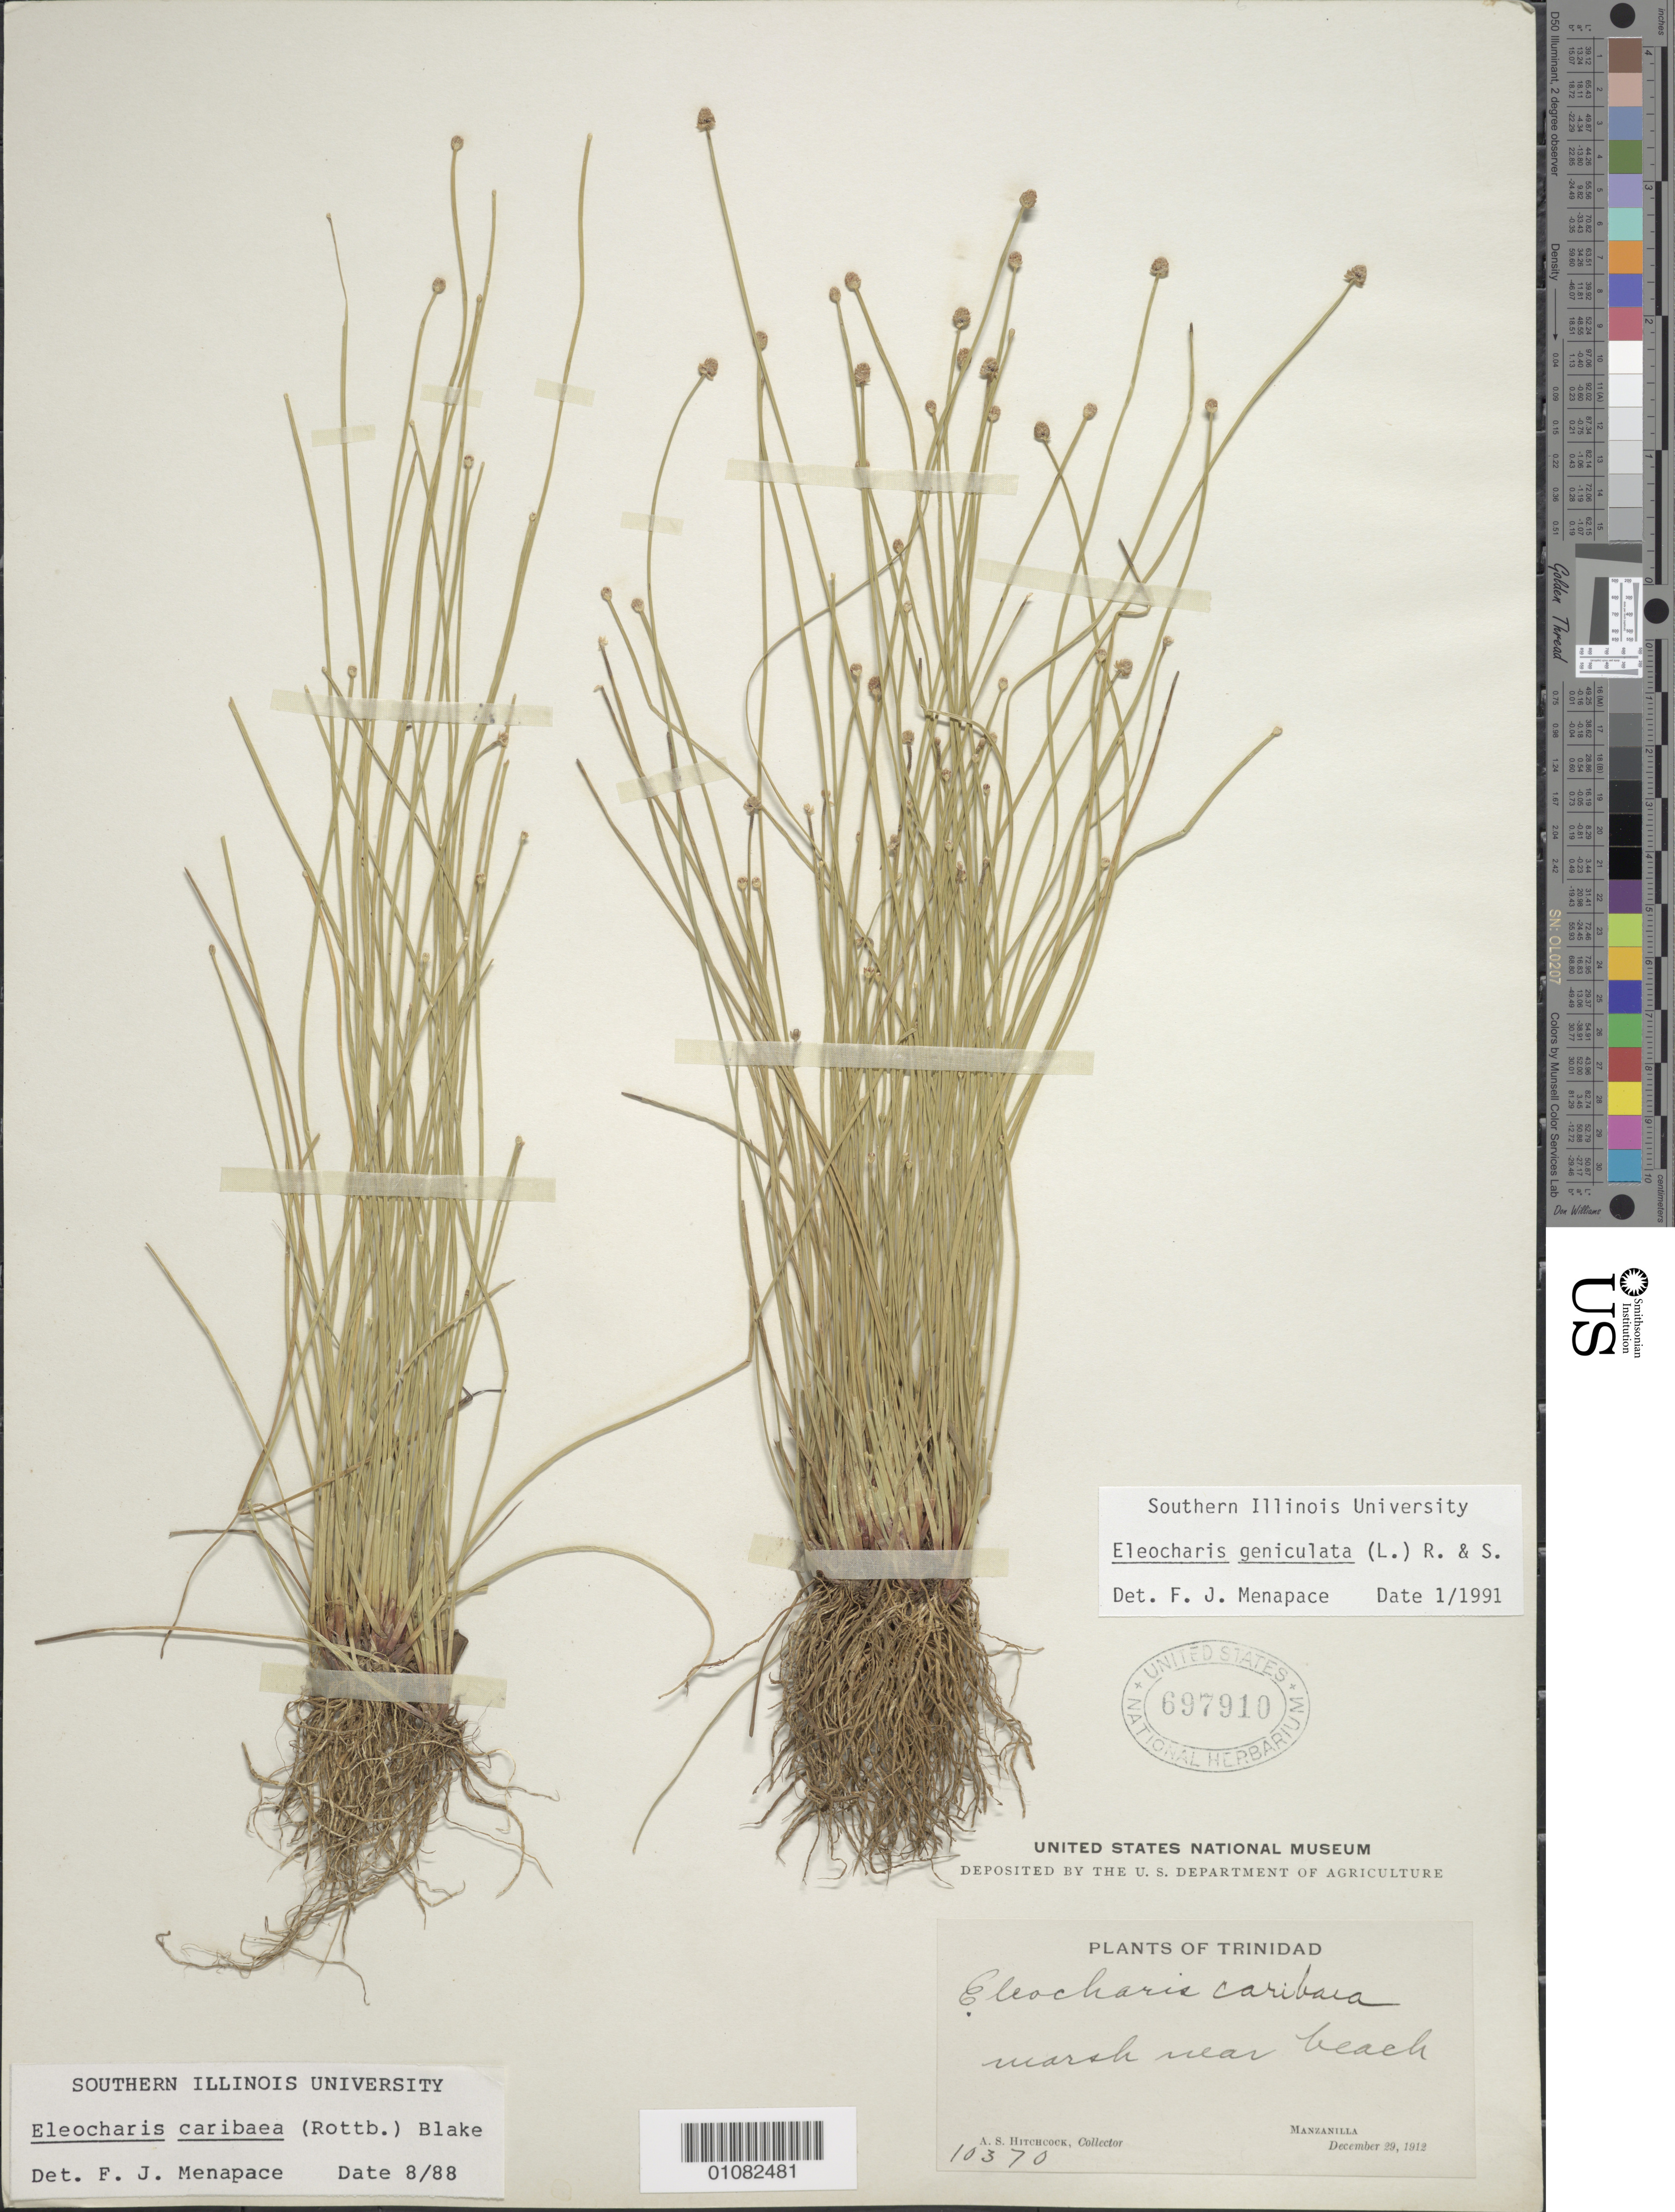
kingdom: Plantae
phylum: Tracheophyta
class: Liliopsida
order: Poales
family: Cyperaceae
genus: Eleocharis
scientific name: Eleocharis geniculata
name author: (L.) Roem. & Schult.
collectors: A. S. Hitchcock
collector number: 10370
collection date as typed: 29 Dec 1912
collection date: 1912-12-29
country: Trinidad and Tobago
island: Trinidad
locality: Manzanilla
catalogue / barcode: US 697910